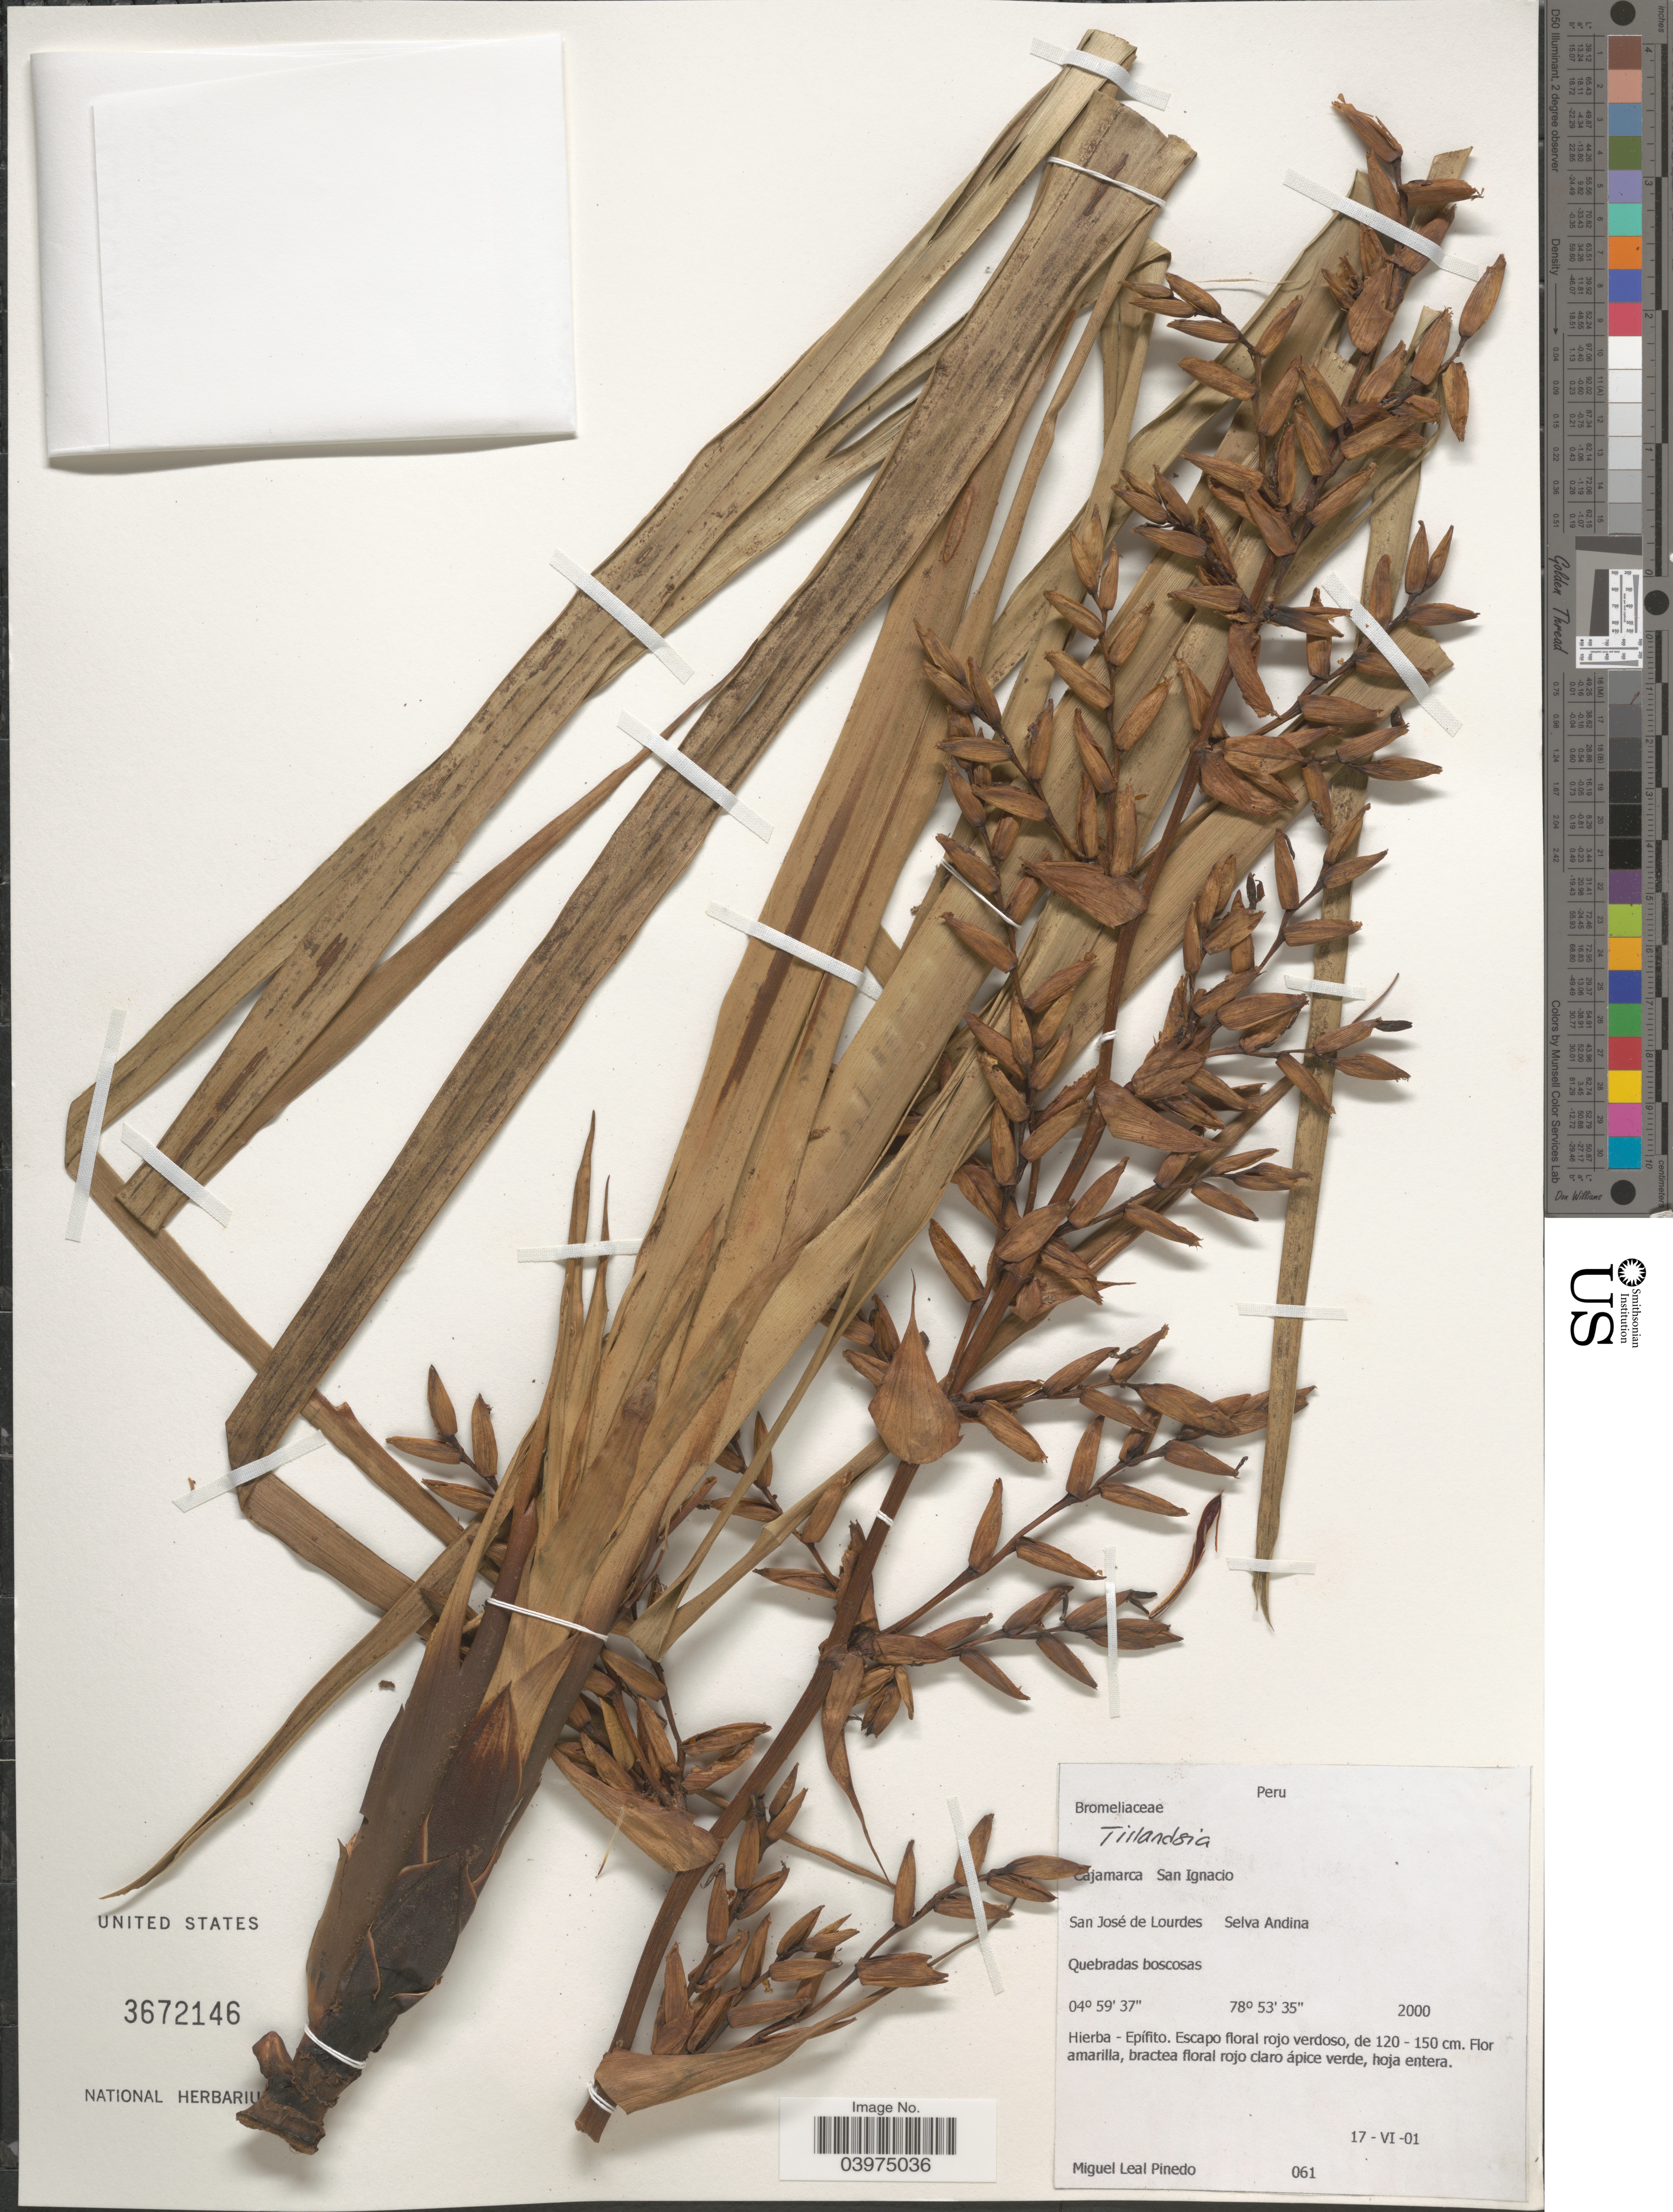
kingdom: Plantae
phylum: Tracheophyta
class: Liliopsida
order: Poales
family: Bromeliaceae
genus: Tillandsia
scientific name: Tillandsia sp.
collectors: M. E. Leal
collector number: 061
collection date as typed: Transcribed d/m/y: 17/6/1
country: Peru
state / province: Cajamarca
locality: San Ignacio. San José de Lourdes Selva Andina.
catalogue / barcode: US 3672146